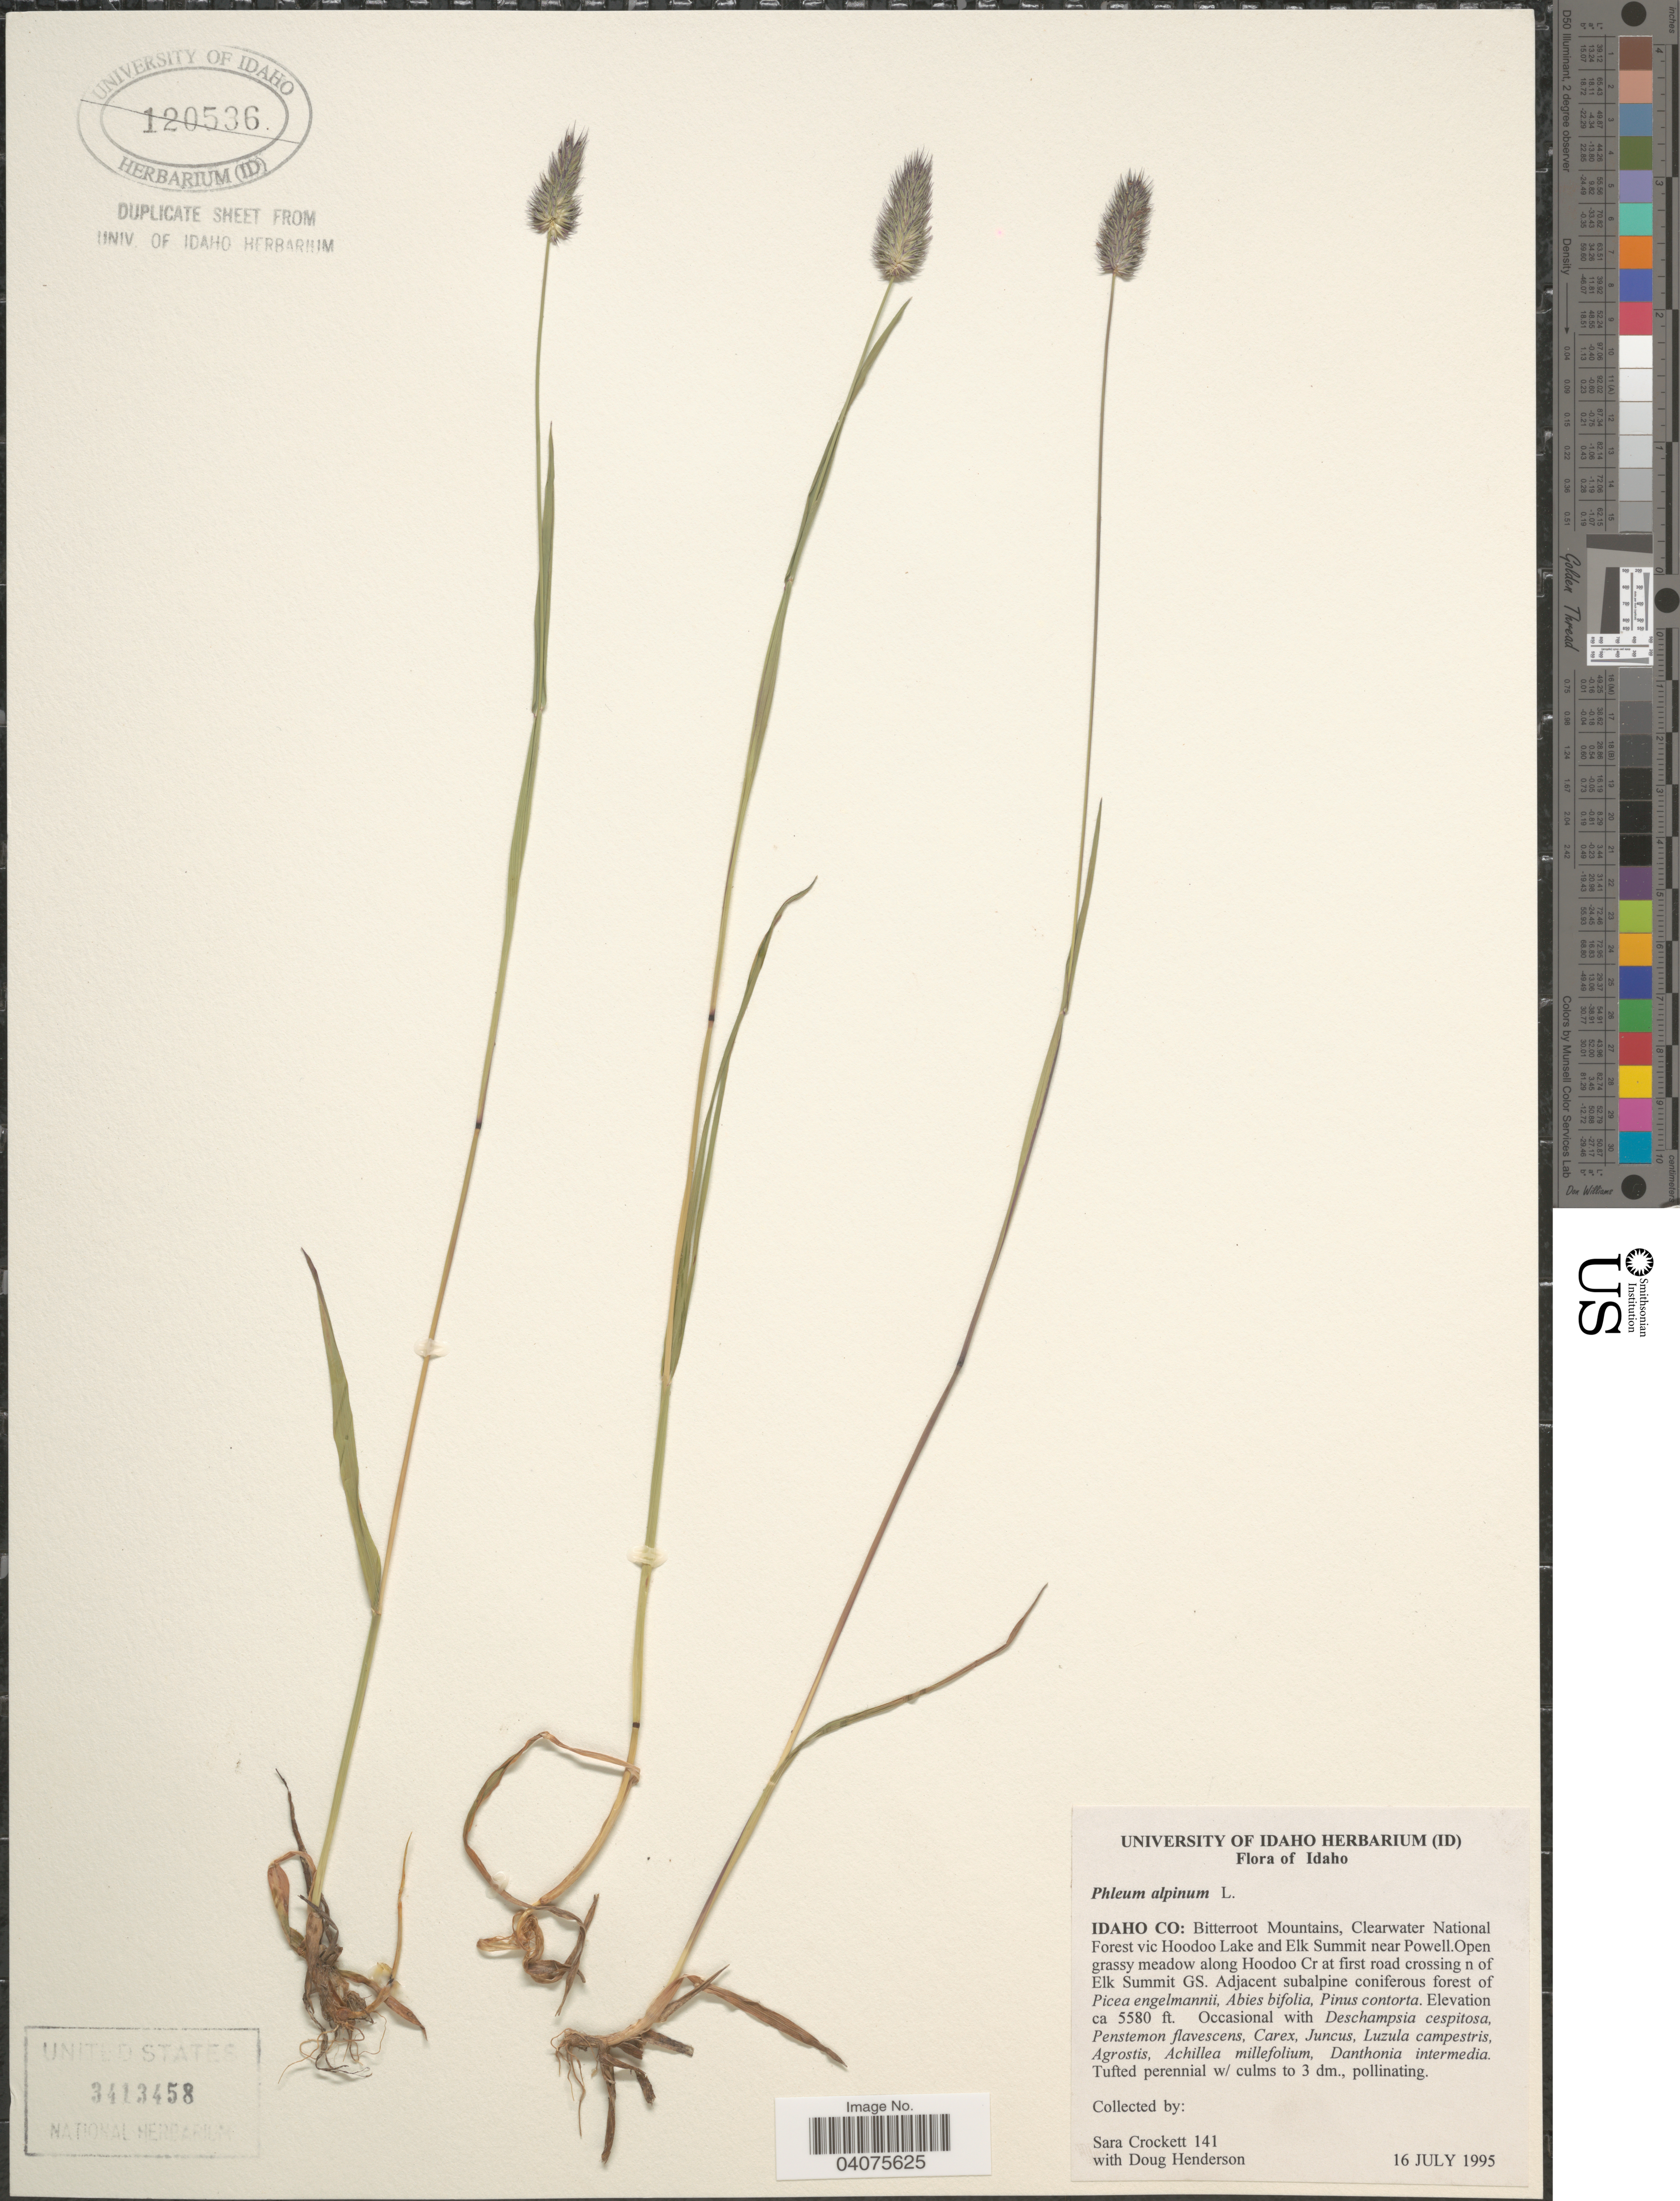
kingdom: Plantae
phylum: Tracheophyta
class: Liliopsida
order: Poales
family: Poaceae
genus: Phleum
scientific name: Phleum alpinum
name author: L.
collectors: S. Crockett & D. Henderson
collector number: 141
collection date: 1995-07-16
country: United States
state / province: Idaho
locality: Idaho Co: Bitterroot Mountains, Clearwater National Forest vic Hoodoo Lake and Elk Summit near Powell. Open grassy meadow along Hoodoo Cr at first road crossing n of Elk Summit GS.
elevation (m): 1701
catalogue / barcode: US 3413458